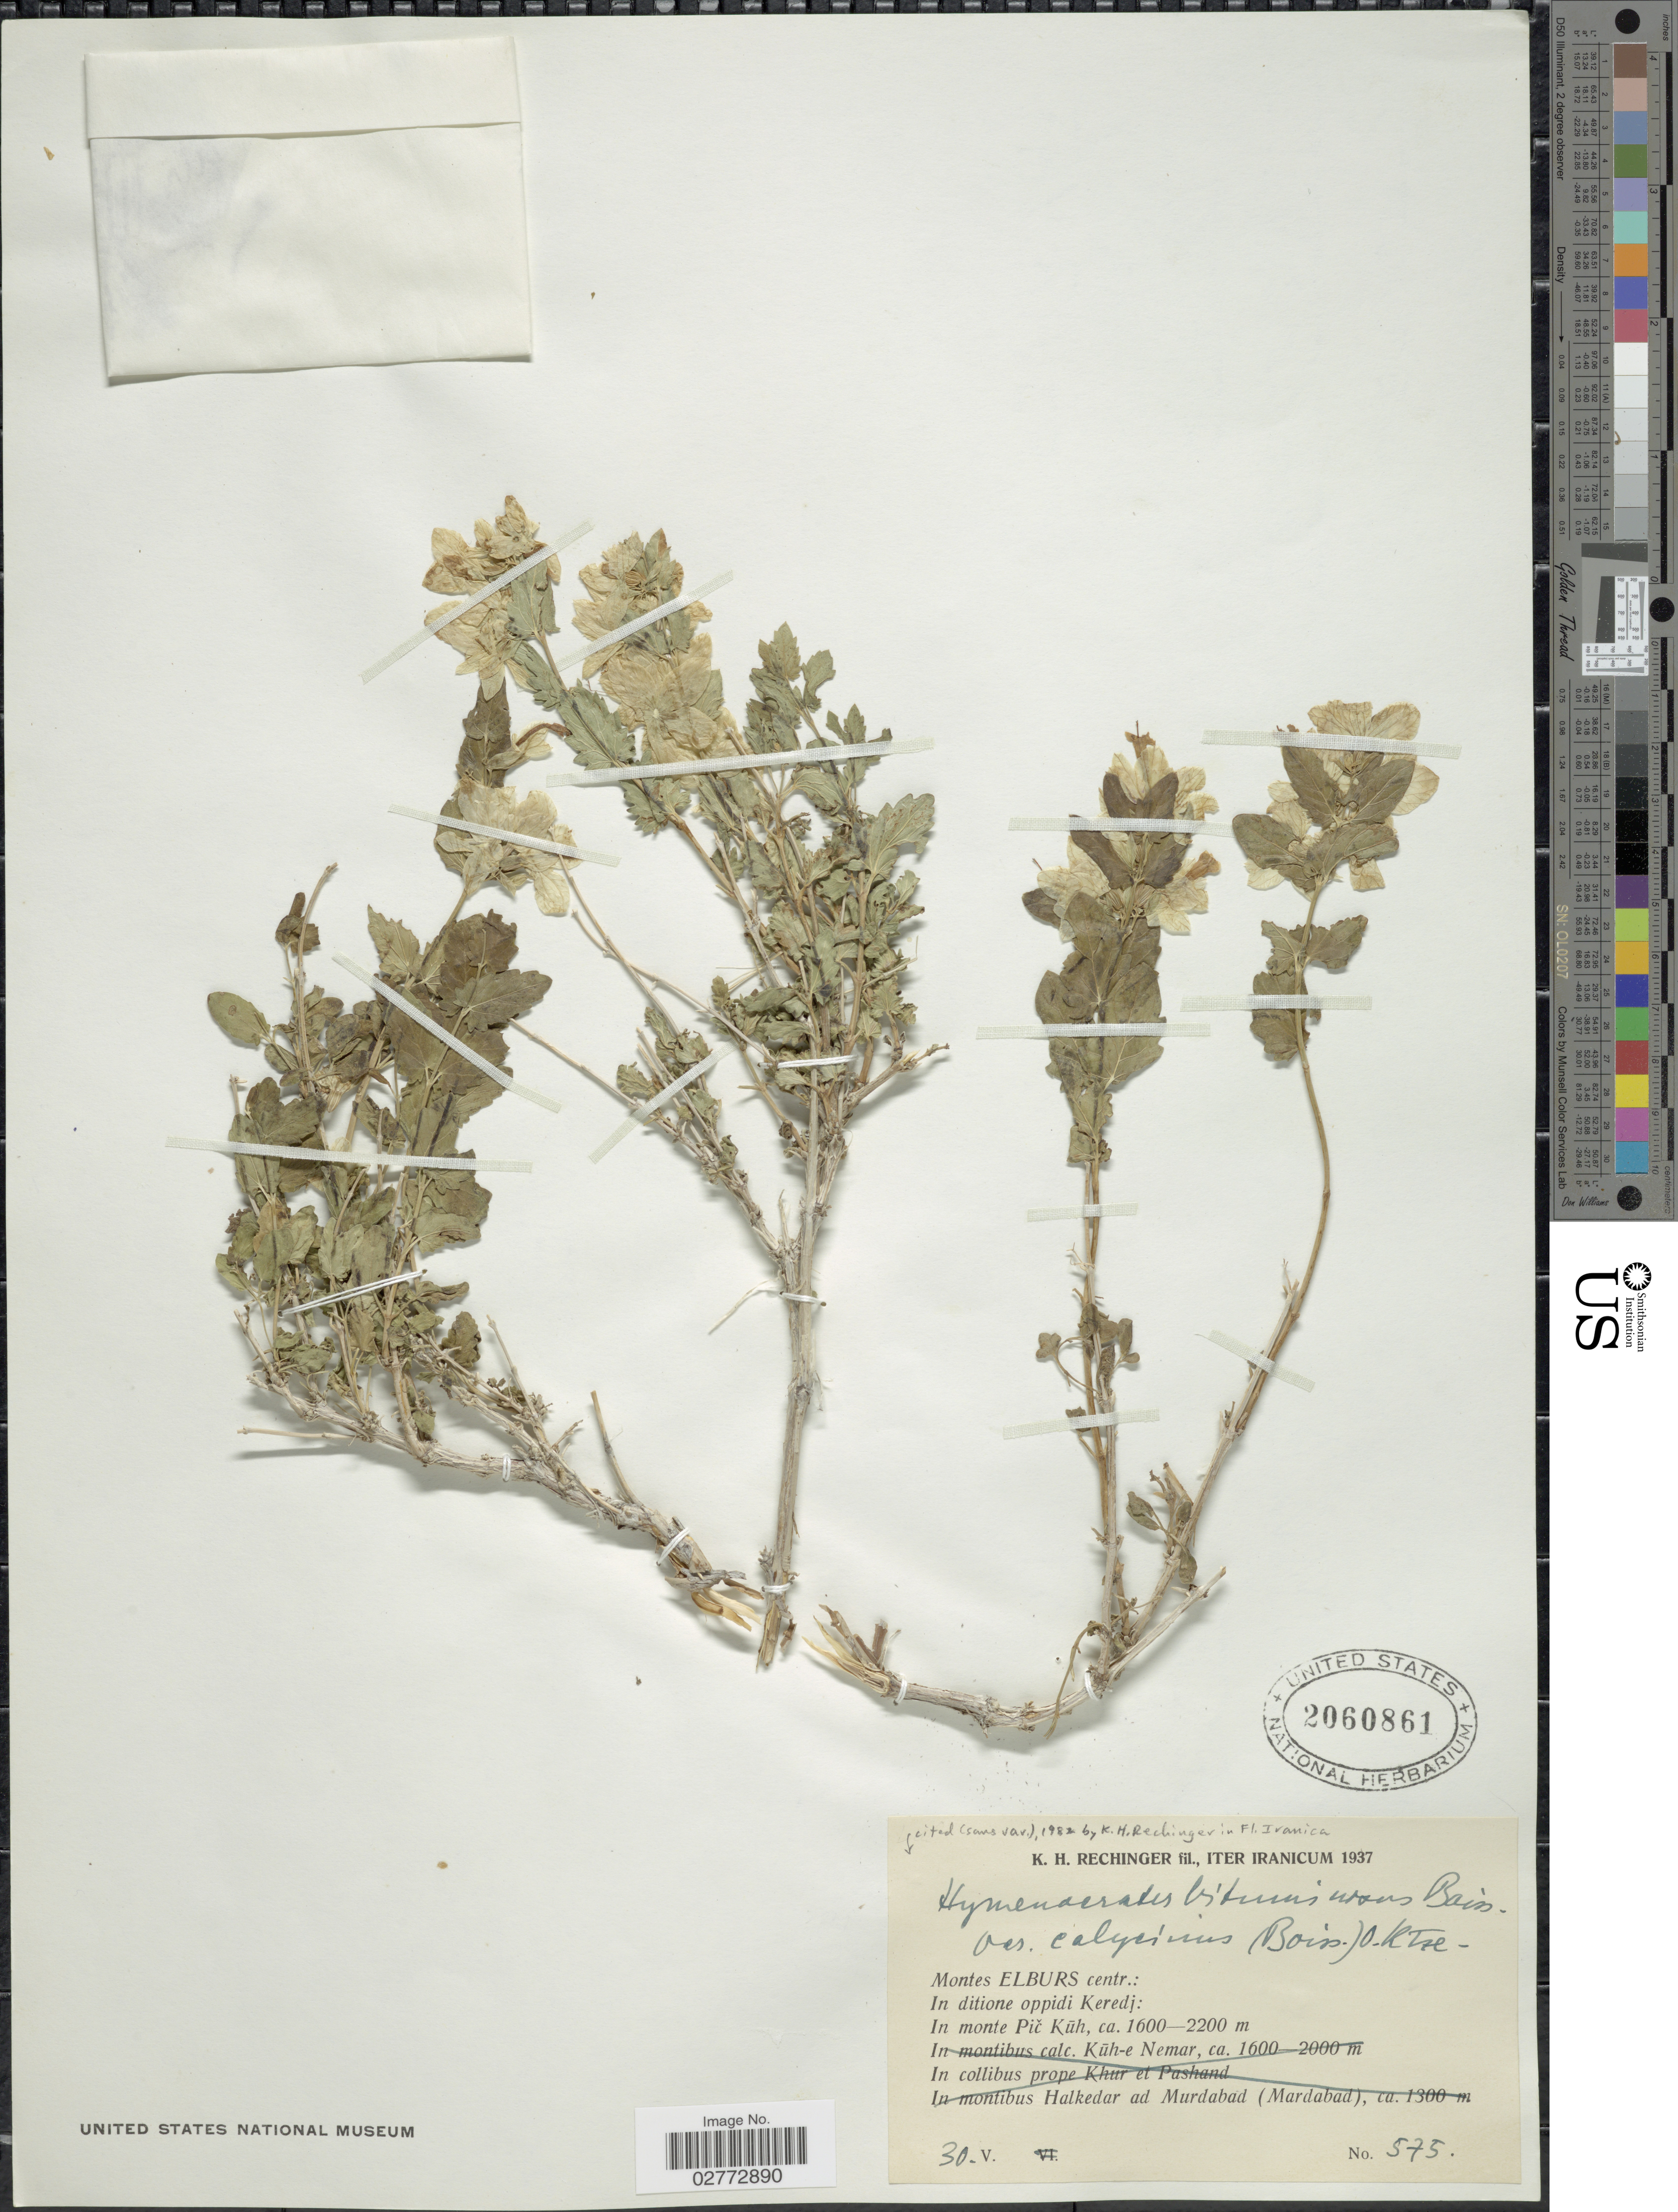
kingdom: Plantae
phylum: Tracheophyta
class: Magnoliopsida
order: Lamiales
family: Lamiaceae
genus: Hymenocrater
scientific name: Hymenocrater bituminosus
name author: Fisch. & C.A. Mey.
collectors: K. H. Rechinger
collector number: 575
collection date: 1937-05-30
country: Iran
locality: Iter Iranicum. Montes Elburs centr.: In ditione oppidi Keredj: In monte Pic Kuh.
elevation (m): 1600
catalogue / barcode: US 2060861